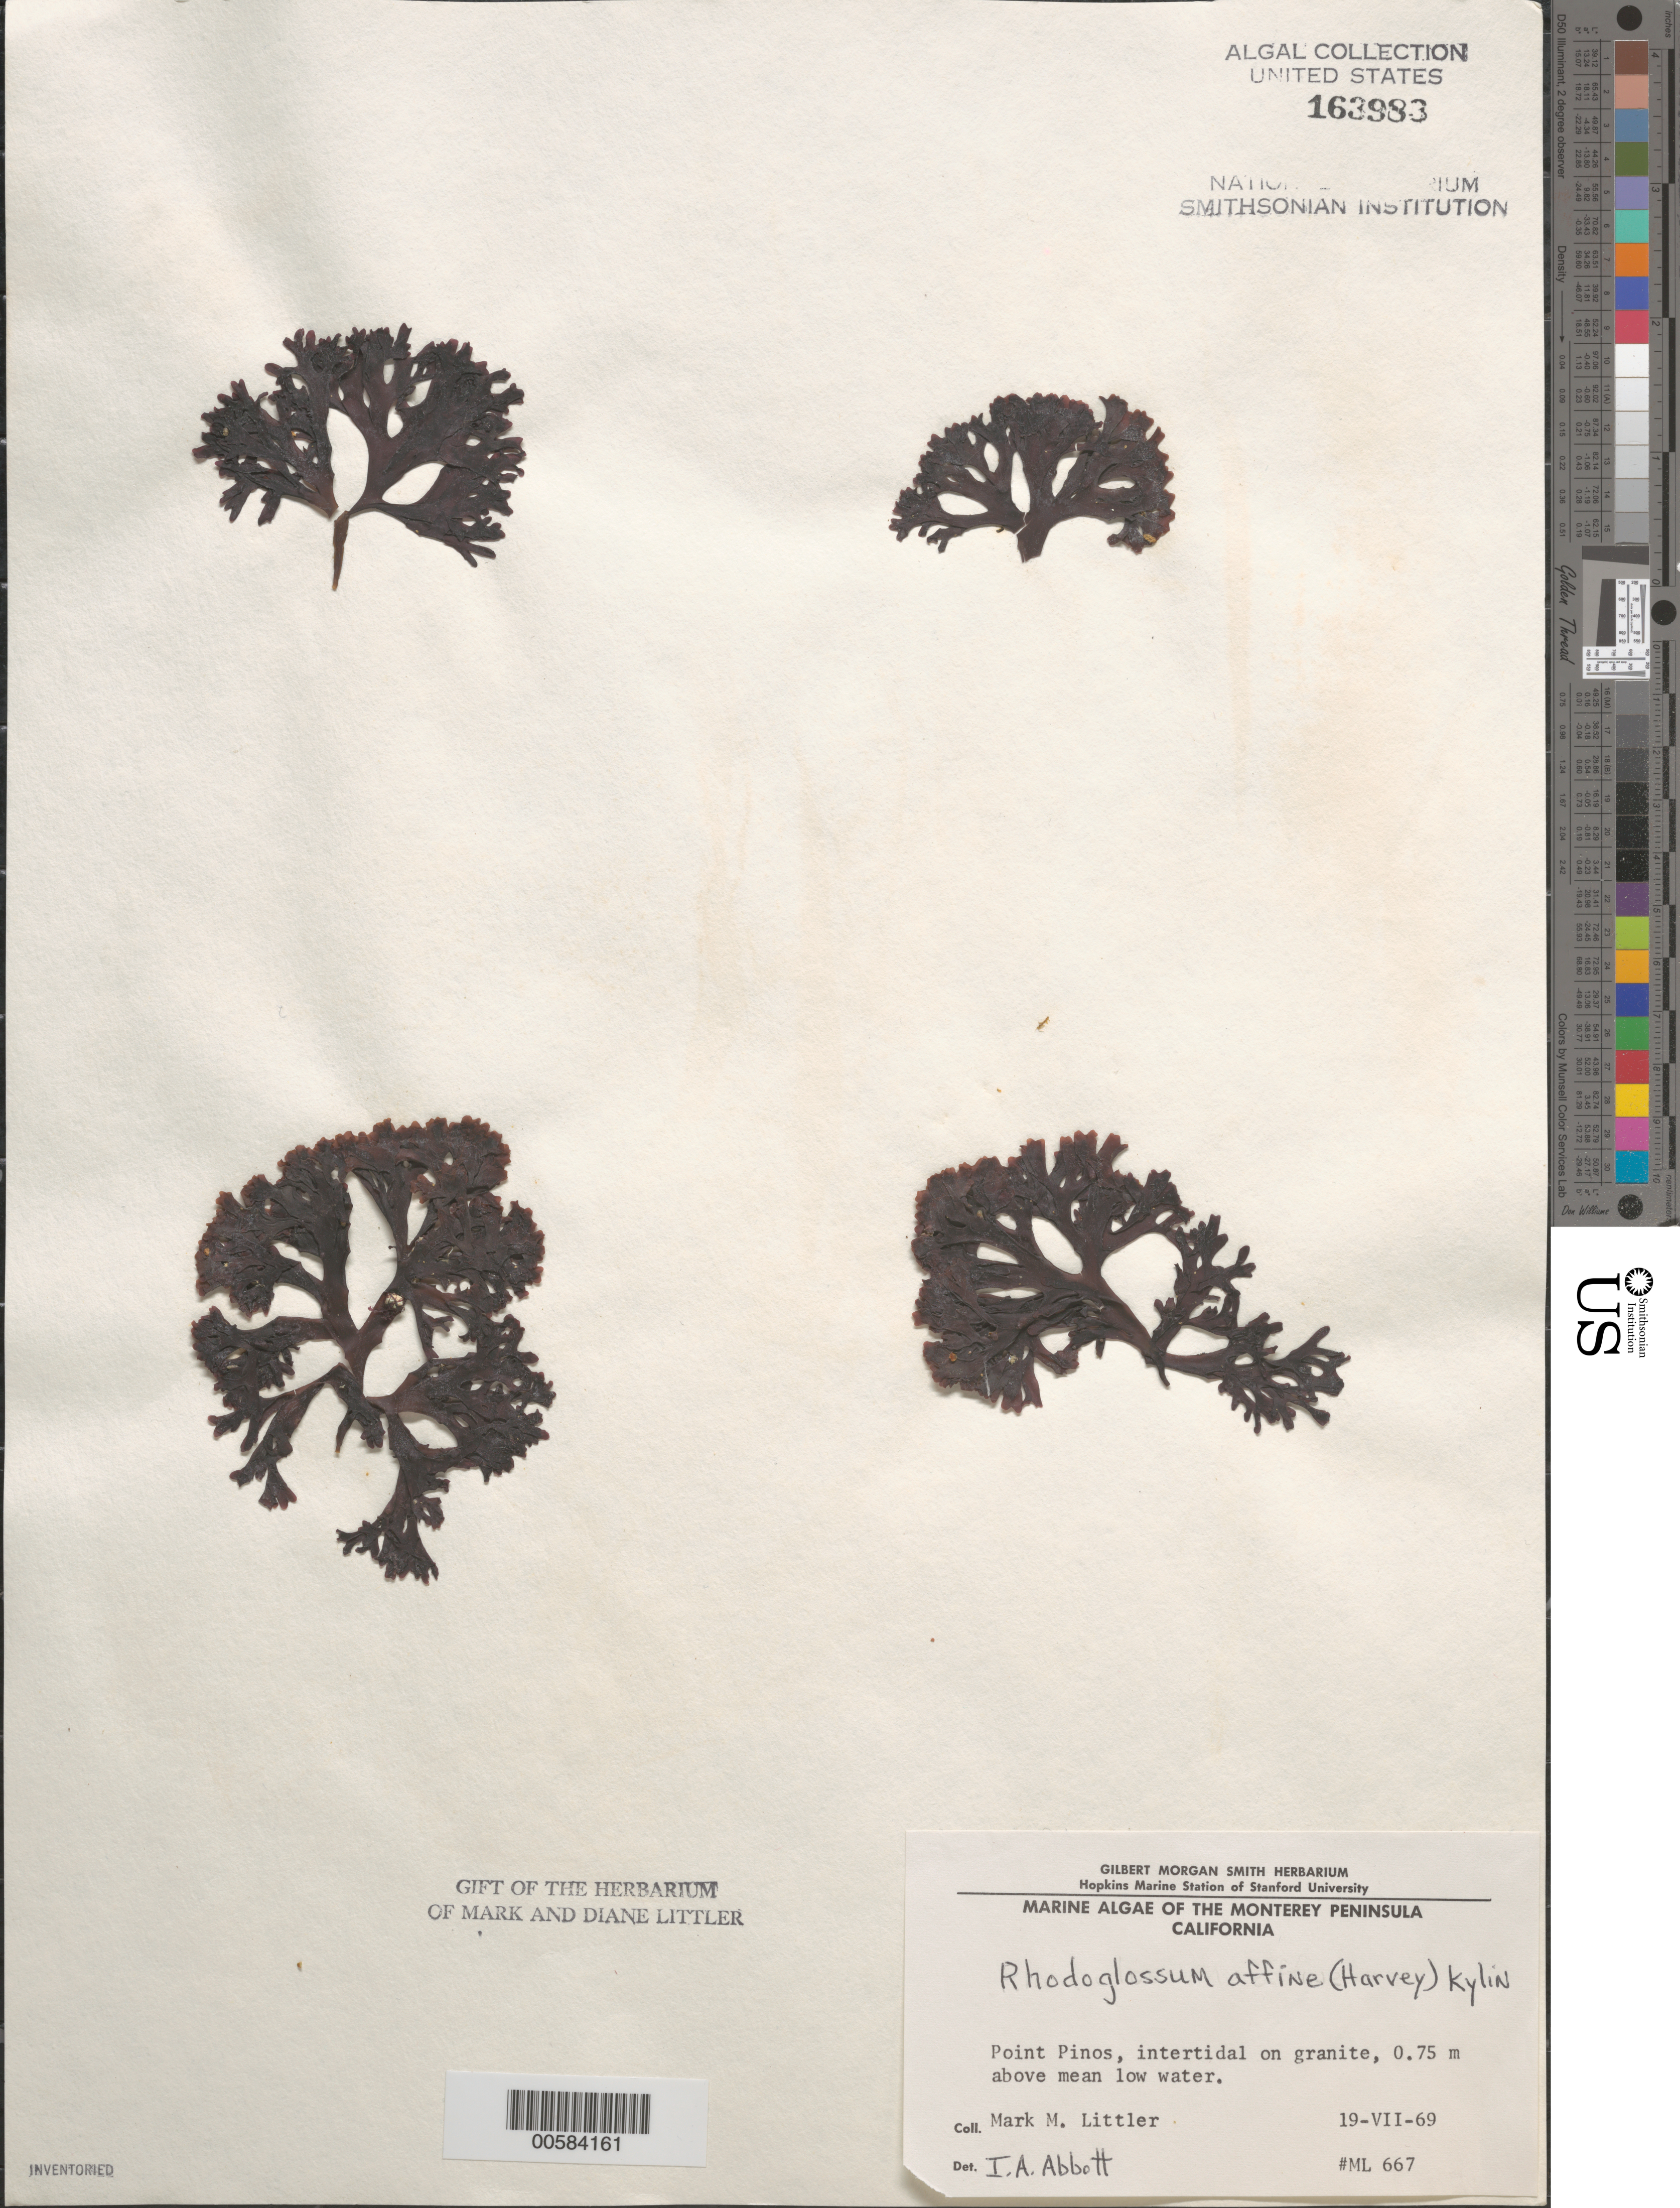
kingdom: Plantae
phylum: Rhodophyta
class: Florideophyceae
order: Gigartinales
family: Gigartinaceae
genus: Mazzaella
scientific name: Mazzaella affinis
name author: (Harvey) Fredericq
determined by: Algae name updating Project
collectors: M. M. Littler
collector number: ML 667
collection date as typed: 19 Jul 1969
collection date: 1969-07-19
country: United States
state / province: California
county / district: Monterey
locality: Point Pinos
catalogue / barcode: US 163983